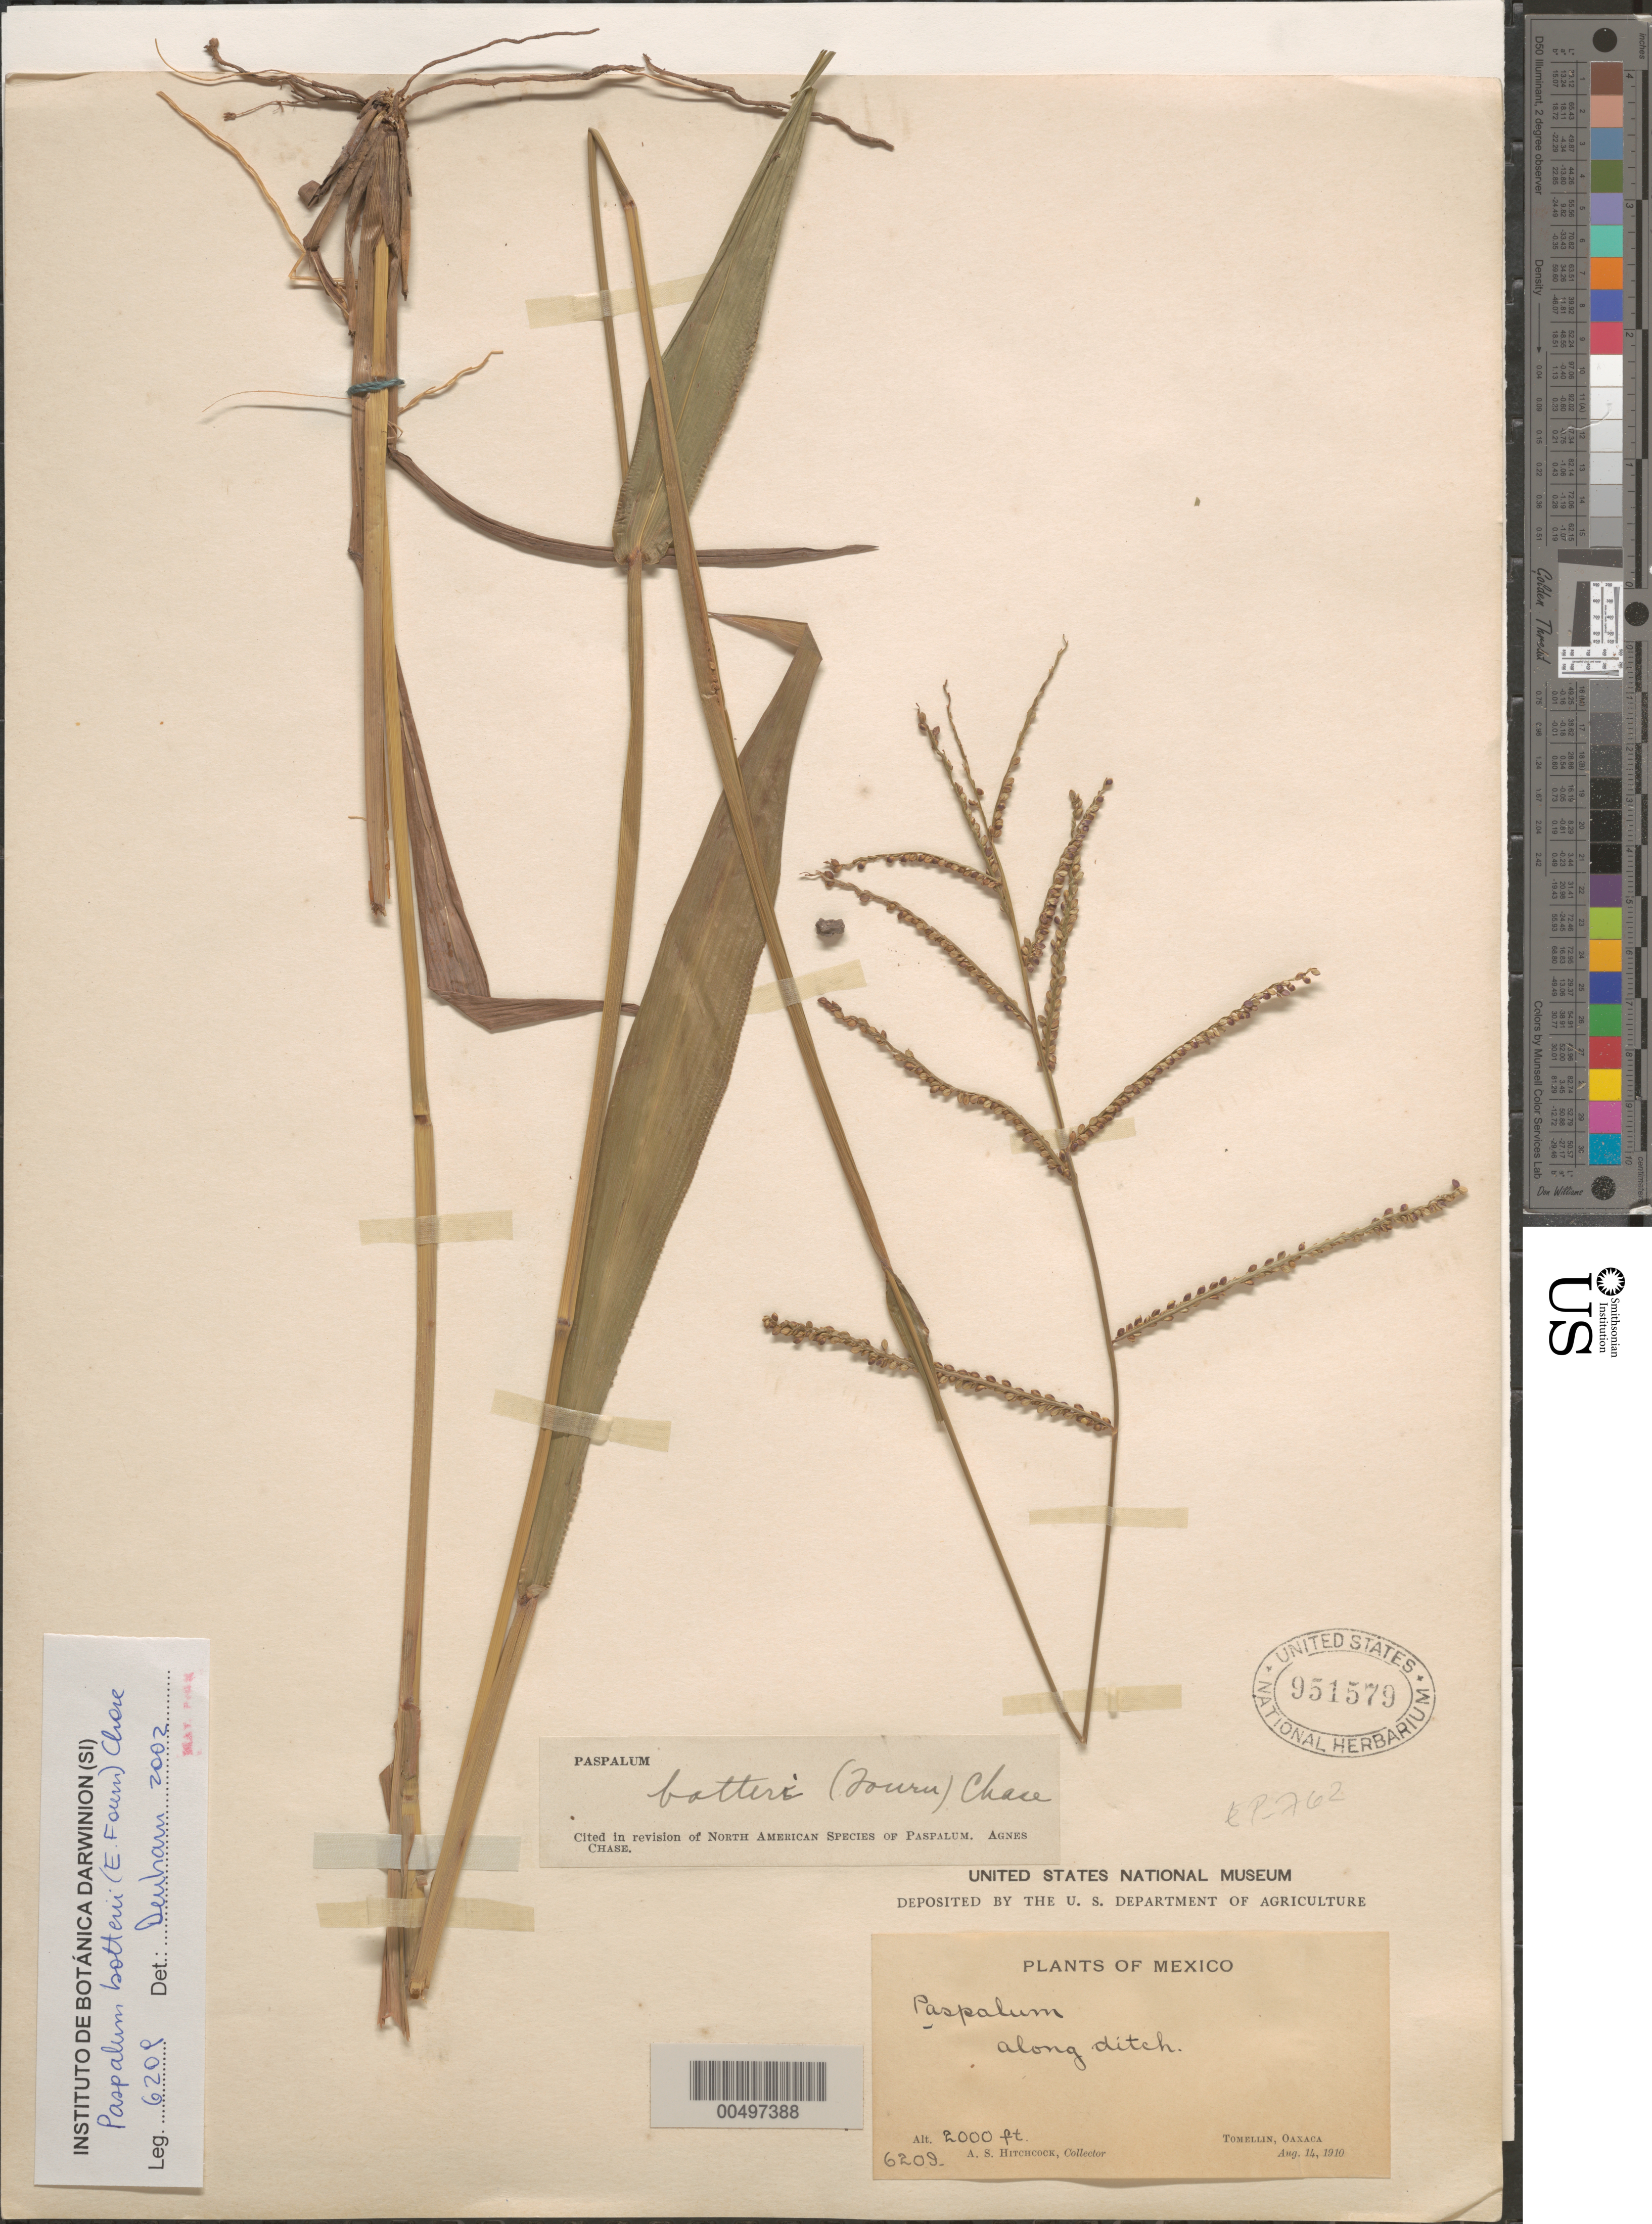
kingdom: Plantae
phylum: Tracheophyta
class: Liliopsida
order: Poales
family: Poaceae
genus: Paspalum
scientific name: Paspalum botteri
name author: (E. Fourn.) Chase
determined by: Chase, [M.] Agnes, (US)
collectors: A. S. Hitchcock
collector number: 6209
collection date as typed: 14 Aug 1910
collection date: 1910-08-14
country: Mexico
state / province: Oaxaca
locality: Tomellin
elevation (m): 610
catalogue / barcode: US 951579